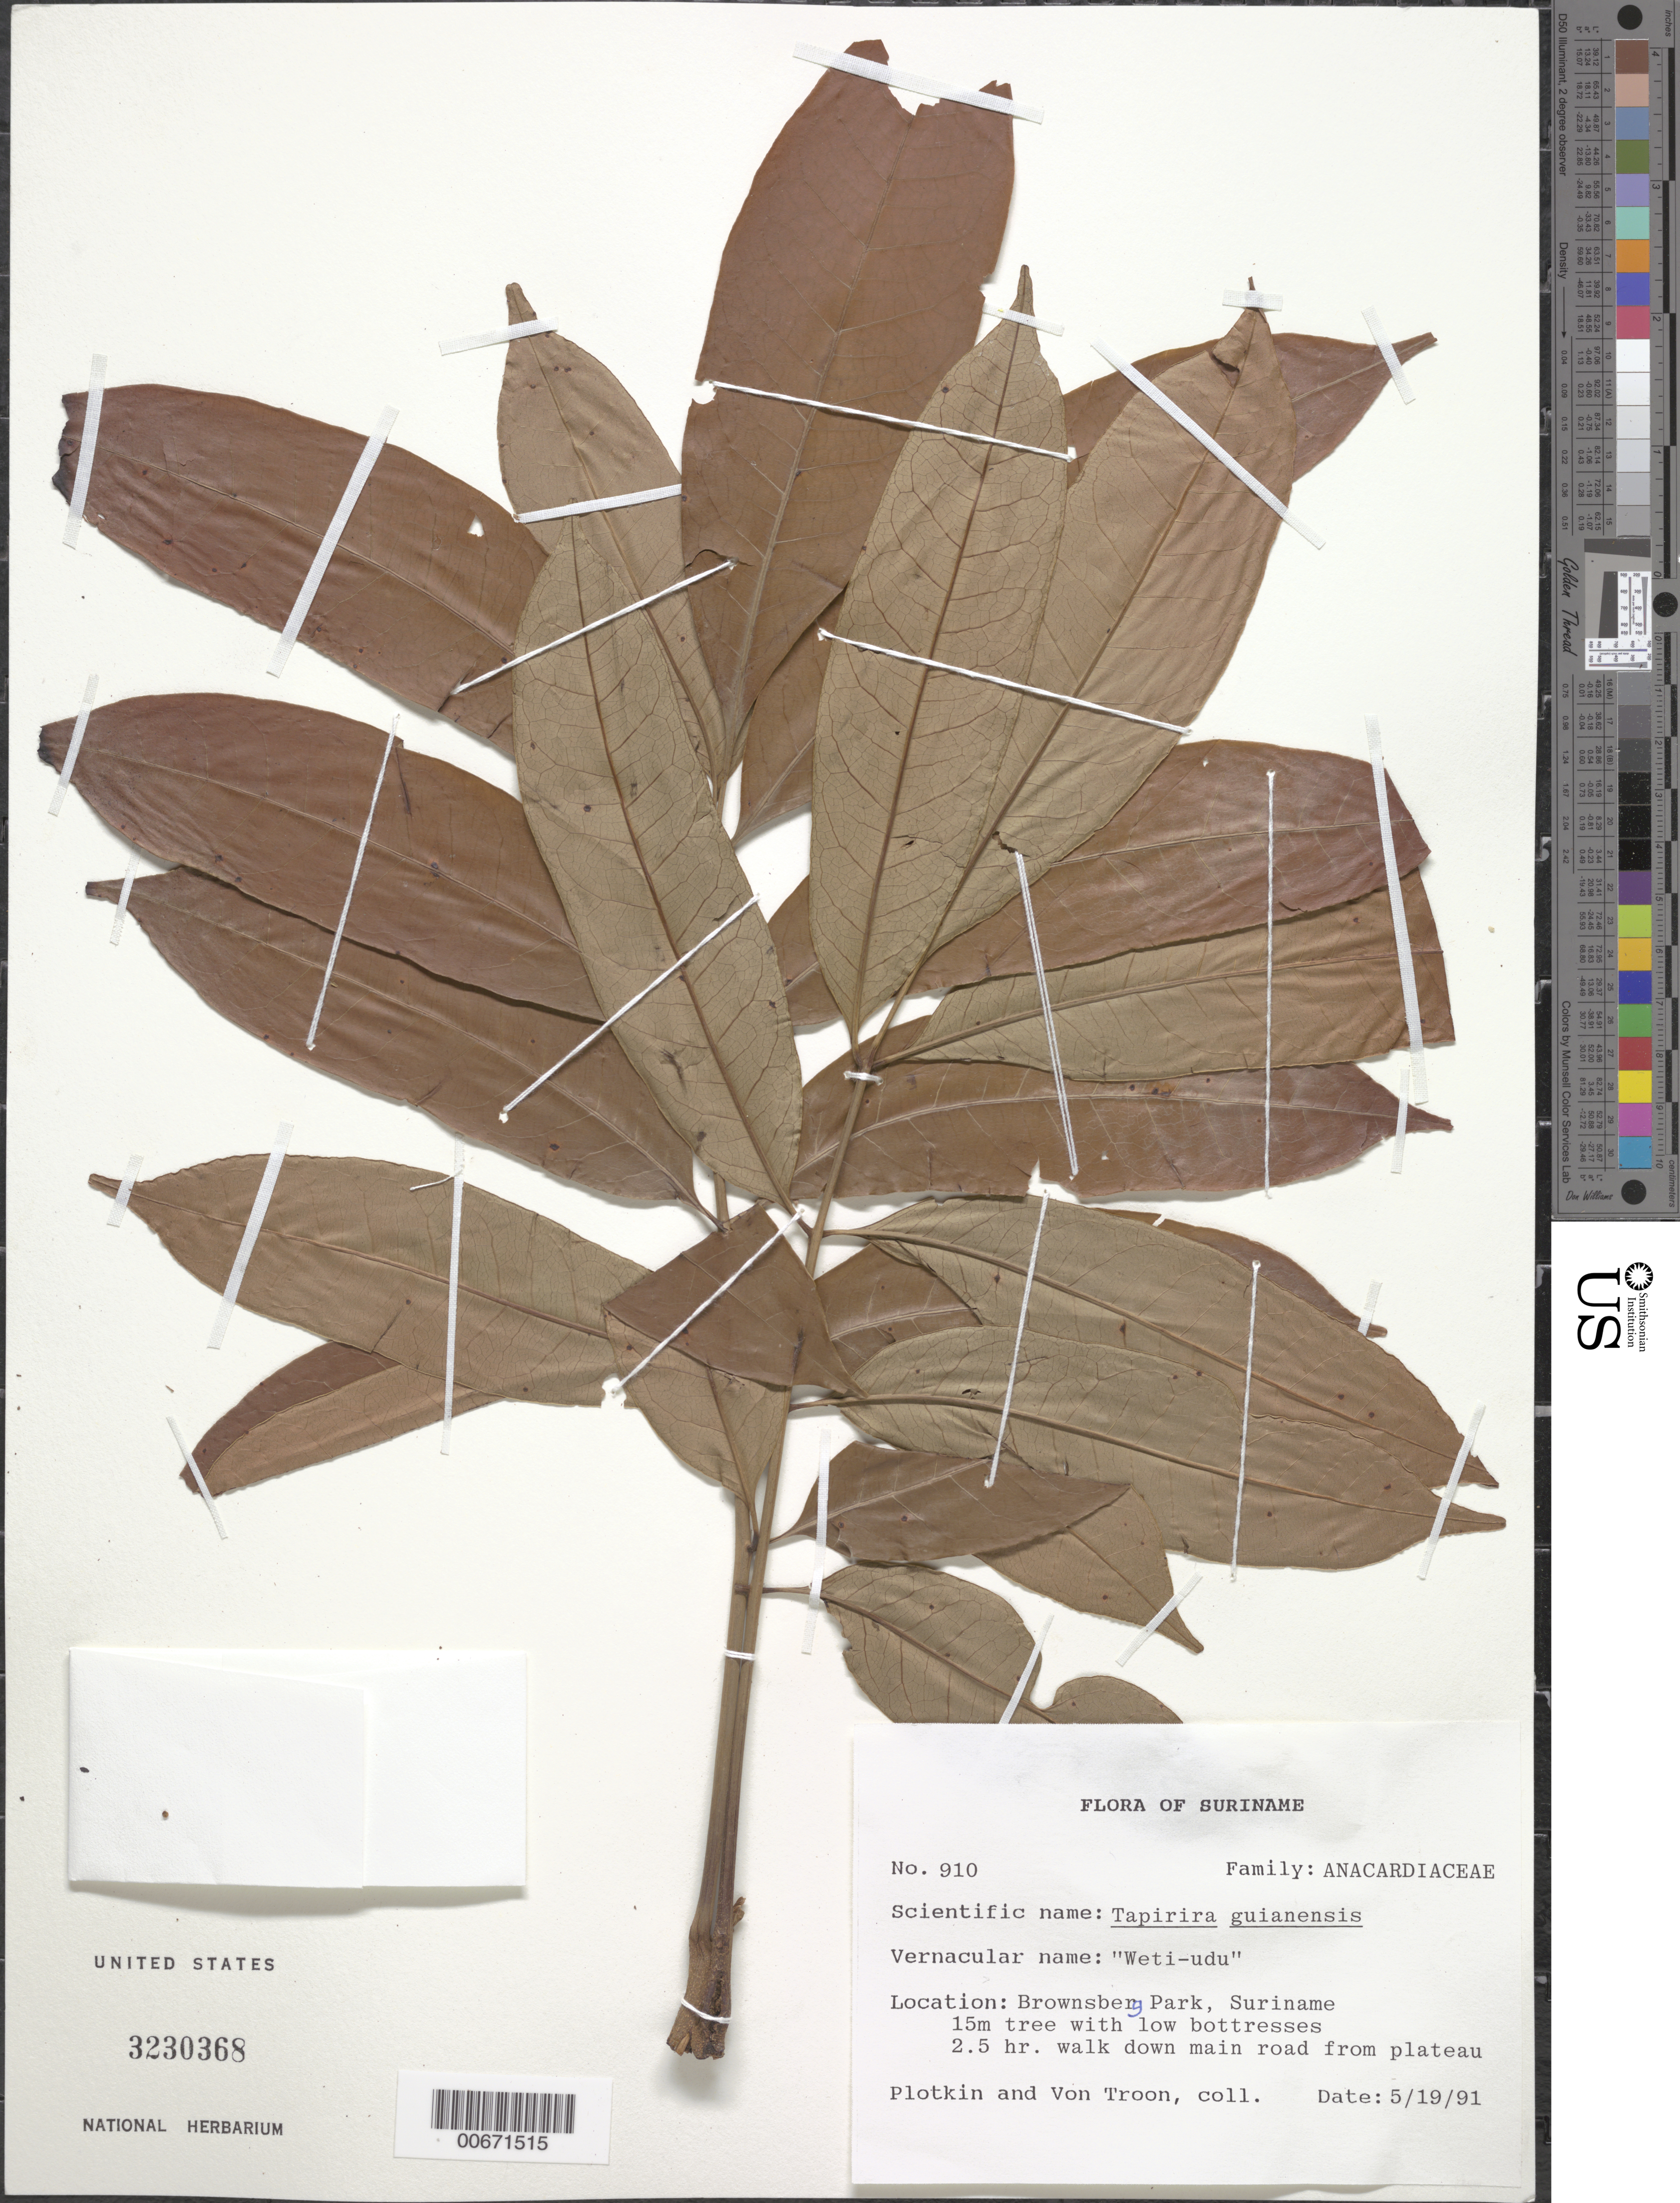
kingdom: Plantae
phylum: Tracheophyta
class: Magnoliopsida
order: Sapindales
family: Anacardiaceae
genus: Tapirira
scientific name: Tapirira guianensis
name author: Aubl.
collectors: M. Plotkin & F. Troon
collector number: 910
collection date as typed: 19-May-91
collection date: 1991-05-19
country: Suriname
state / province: Brokopondo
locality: Brownsberg Nature Reserve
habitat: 2.5 hr walk down main road from plateau, Brownberg Park;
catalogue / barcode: US 3230368